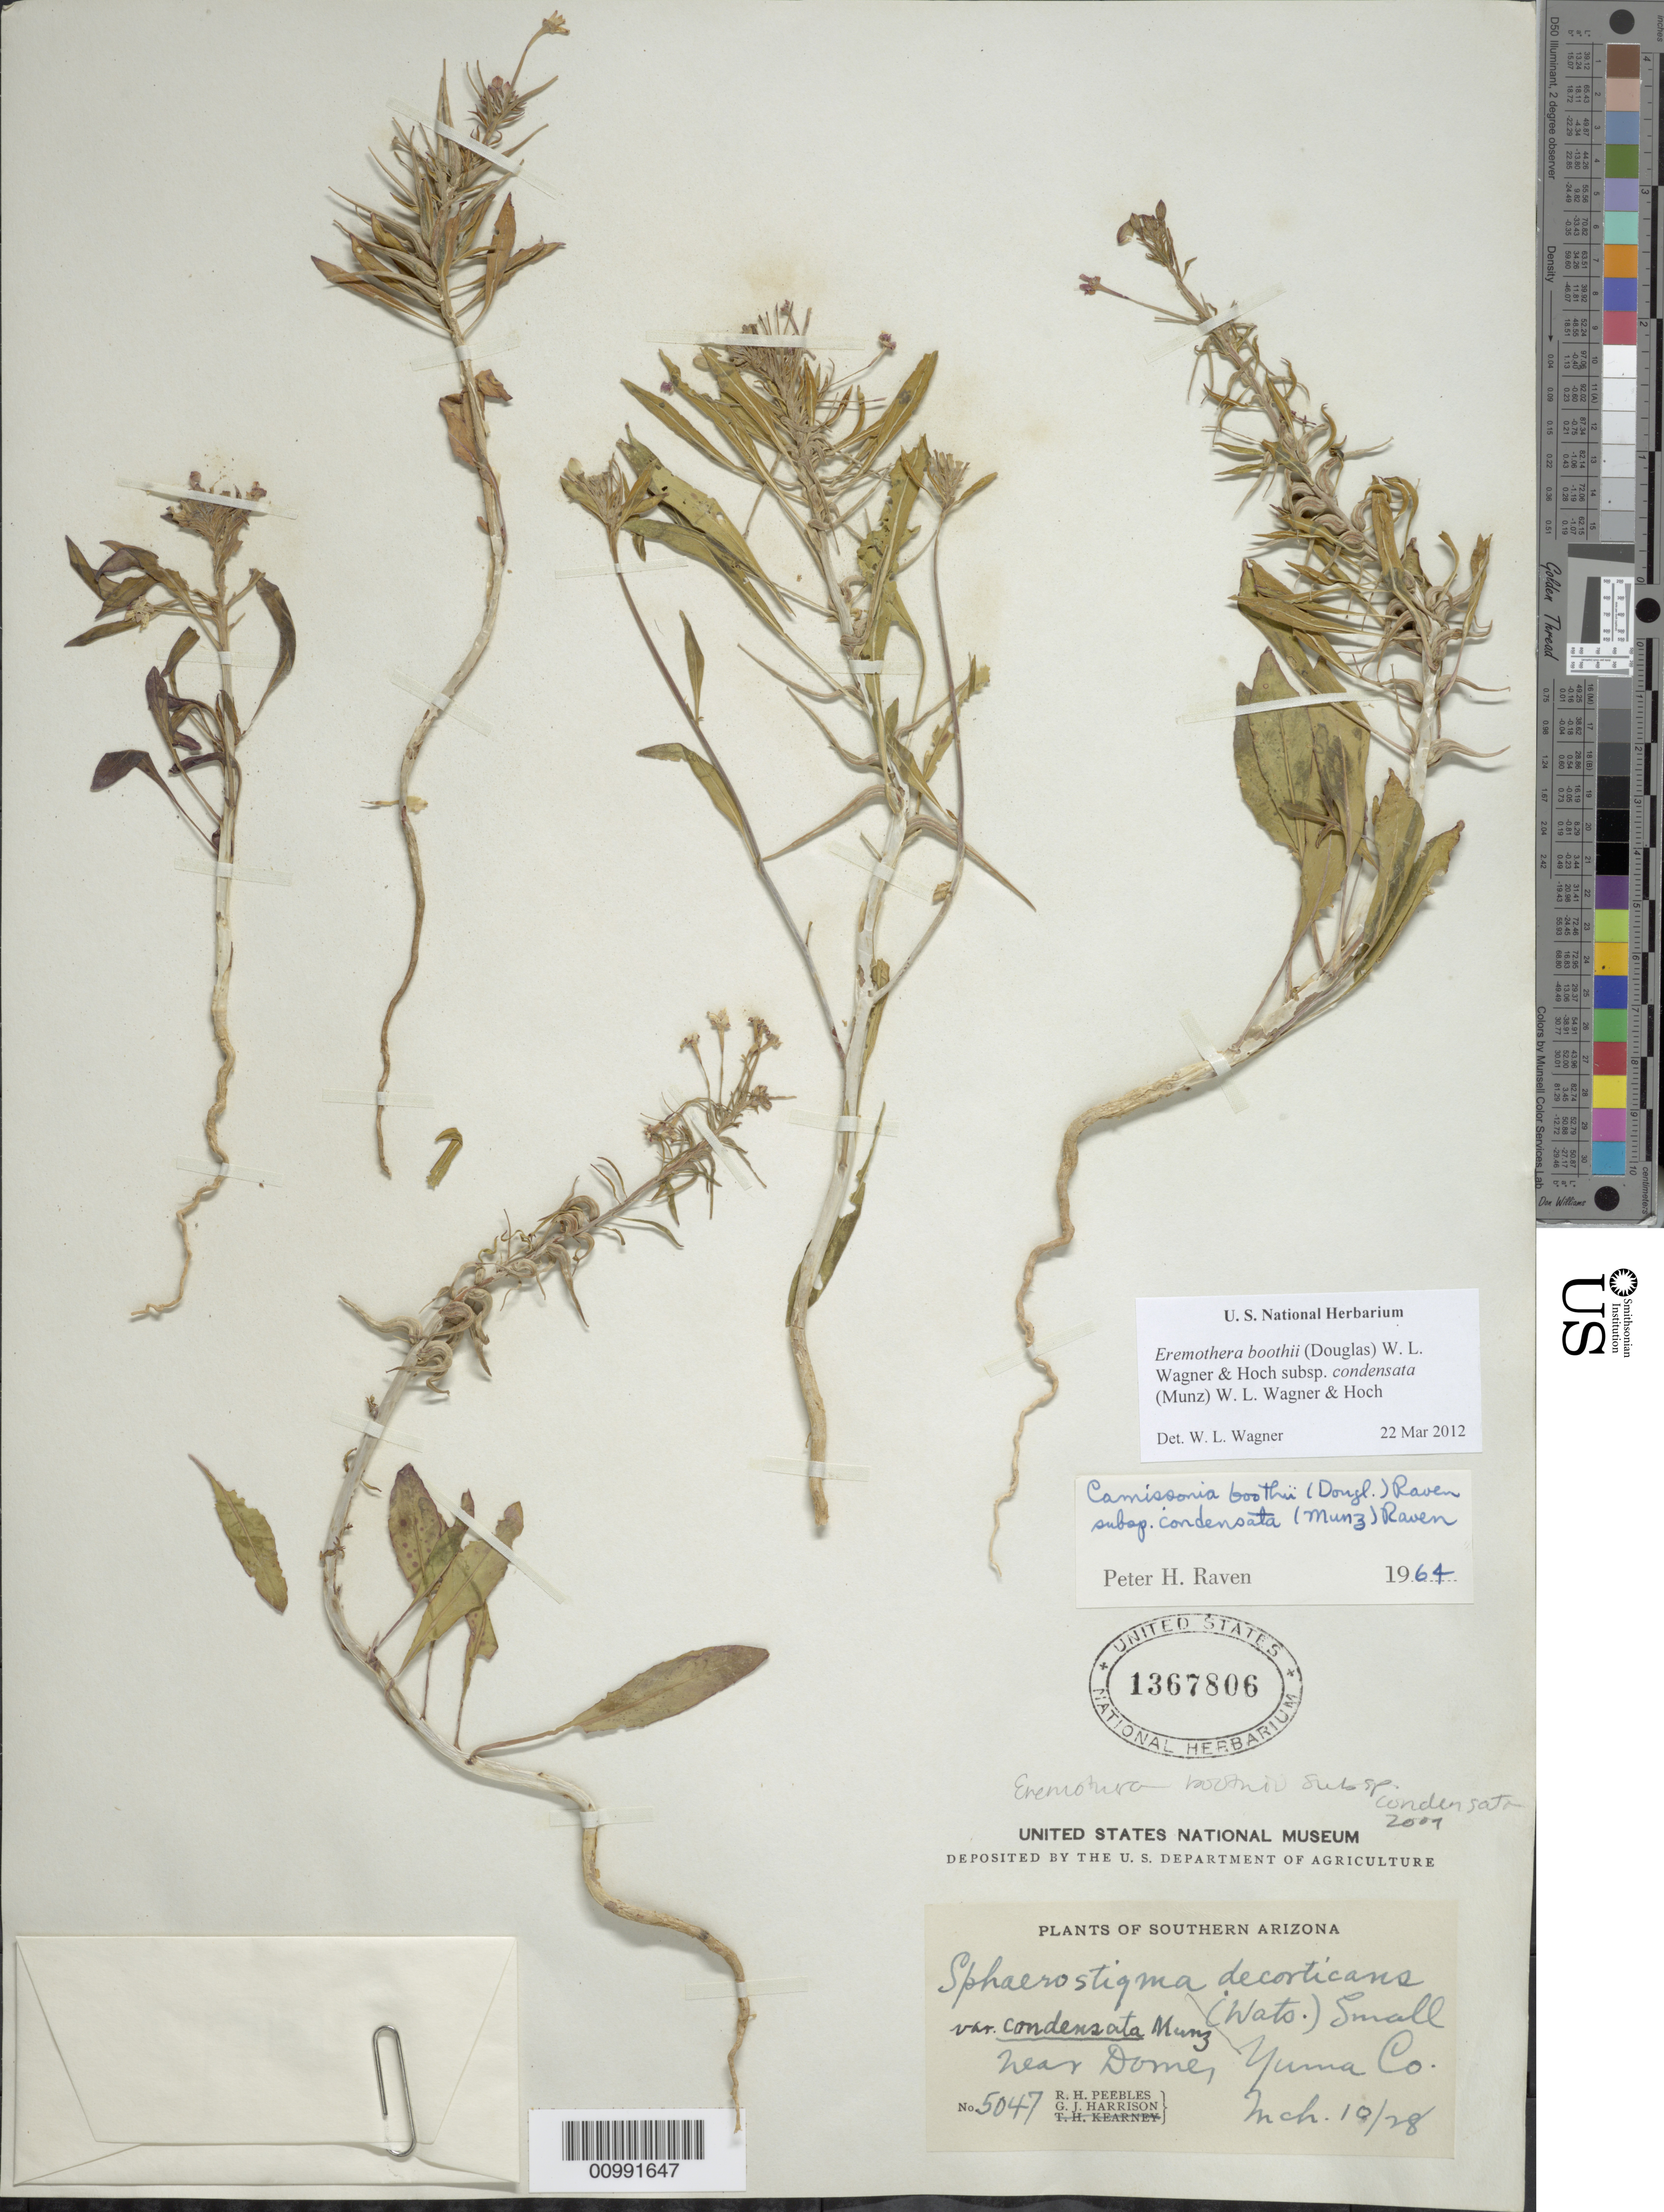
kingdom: Plantae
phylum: Tracheophyta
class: Magnoliopsida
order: Myrtales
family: Onagraceae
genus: Eremothera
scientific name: Eremothera boothii subsp. condensata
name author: (Munz) W.L. Wagner & Hoch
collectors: R. H. Peebles & G. J. Harrison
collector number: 5047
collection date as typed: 10 Mar 1928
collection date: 1928-03-10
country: United States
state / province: Arizona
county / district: Yuma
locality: Near Dome.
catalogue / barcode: US 1367806